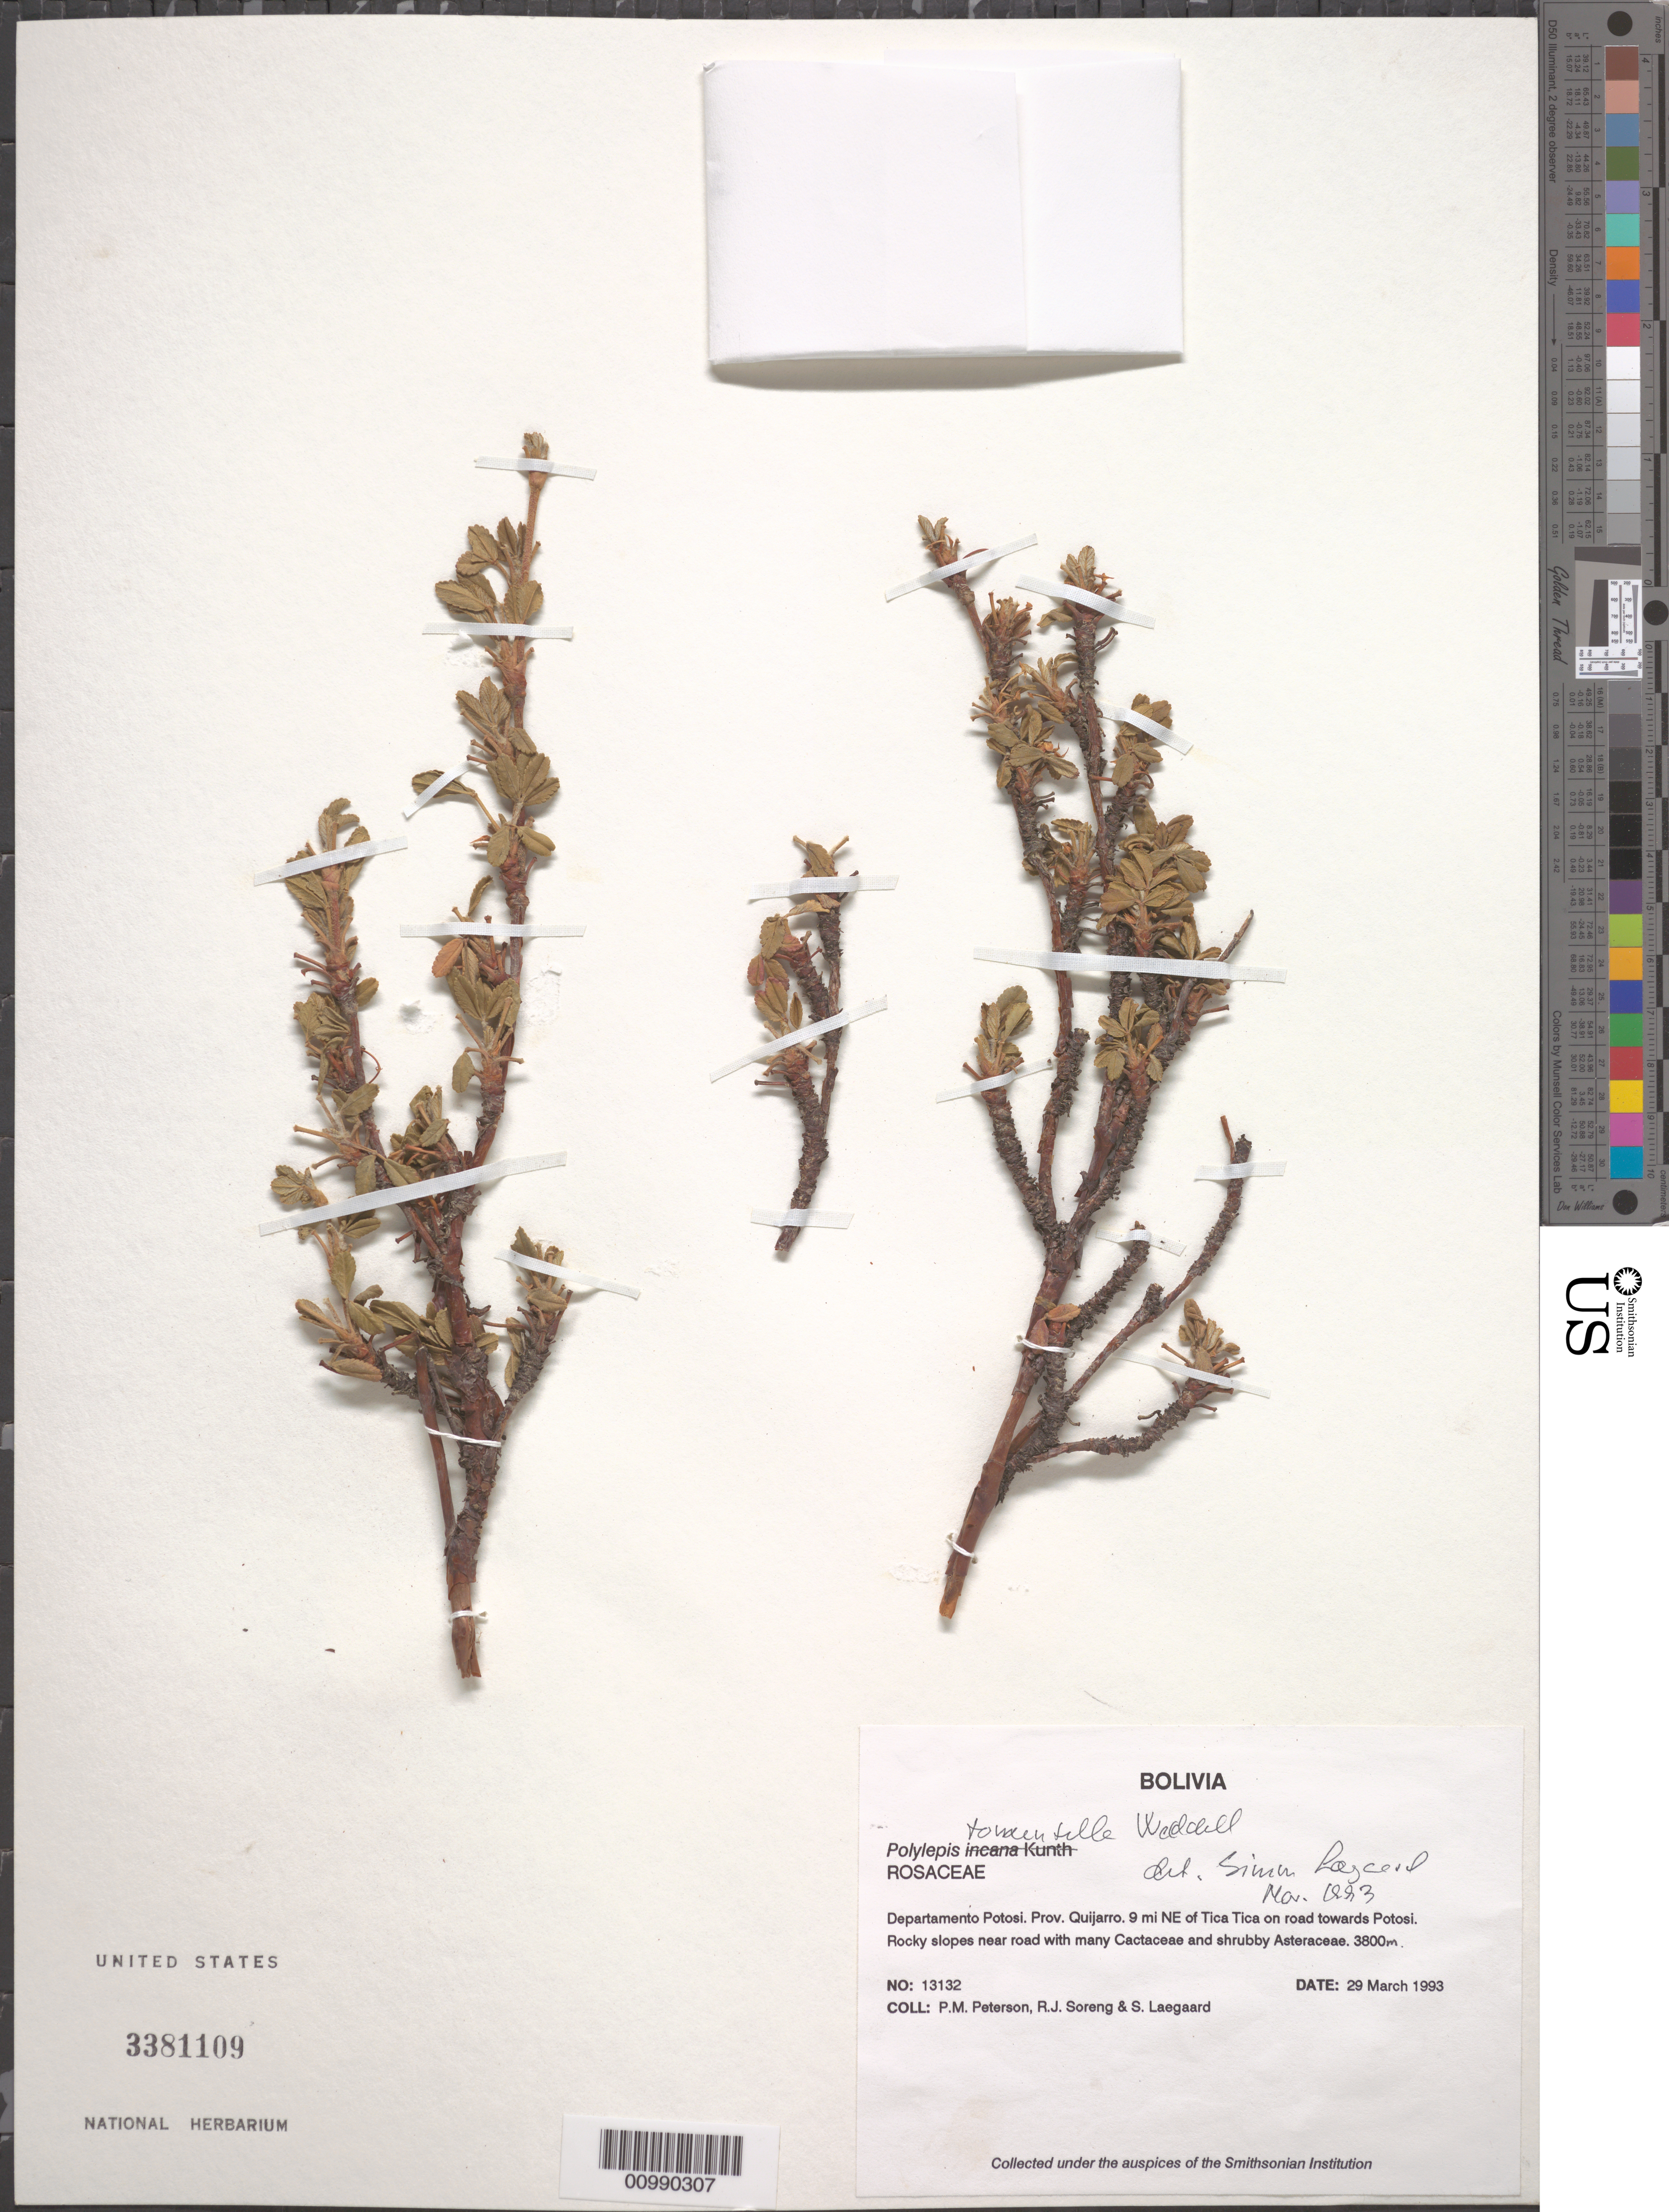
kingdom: Plantae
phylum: Tracheophyta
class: Magnoliopsida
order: Rosales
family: Rosaceae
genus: Polylepis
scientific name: Polylepis tomentella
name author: Wedd.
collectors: P. M. Peterson, R. J. Soreng & S. Lægaard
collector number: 13132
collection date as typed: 29 Mar 1993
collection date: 1993-03-29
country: Bolivia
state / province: Potosi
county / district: Quijarro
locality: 9 mi NE of Tica Tica on road towards Potosi.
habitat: Rocky slopes near road with many Cactaceae and shruby Asteraceae.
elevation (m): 3800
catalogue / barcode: US 3381109